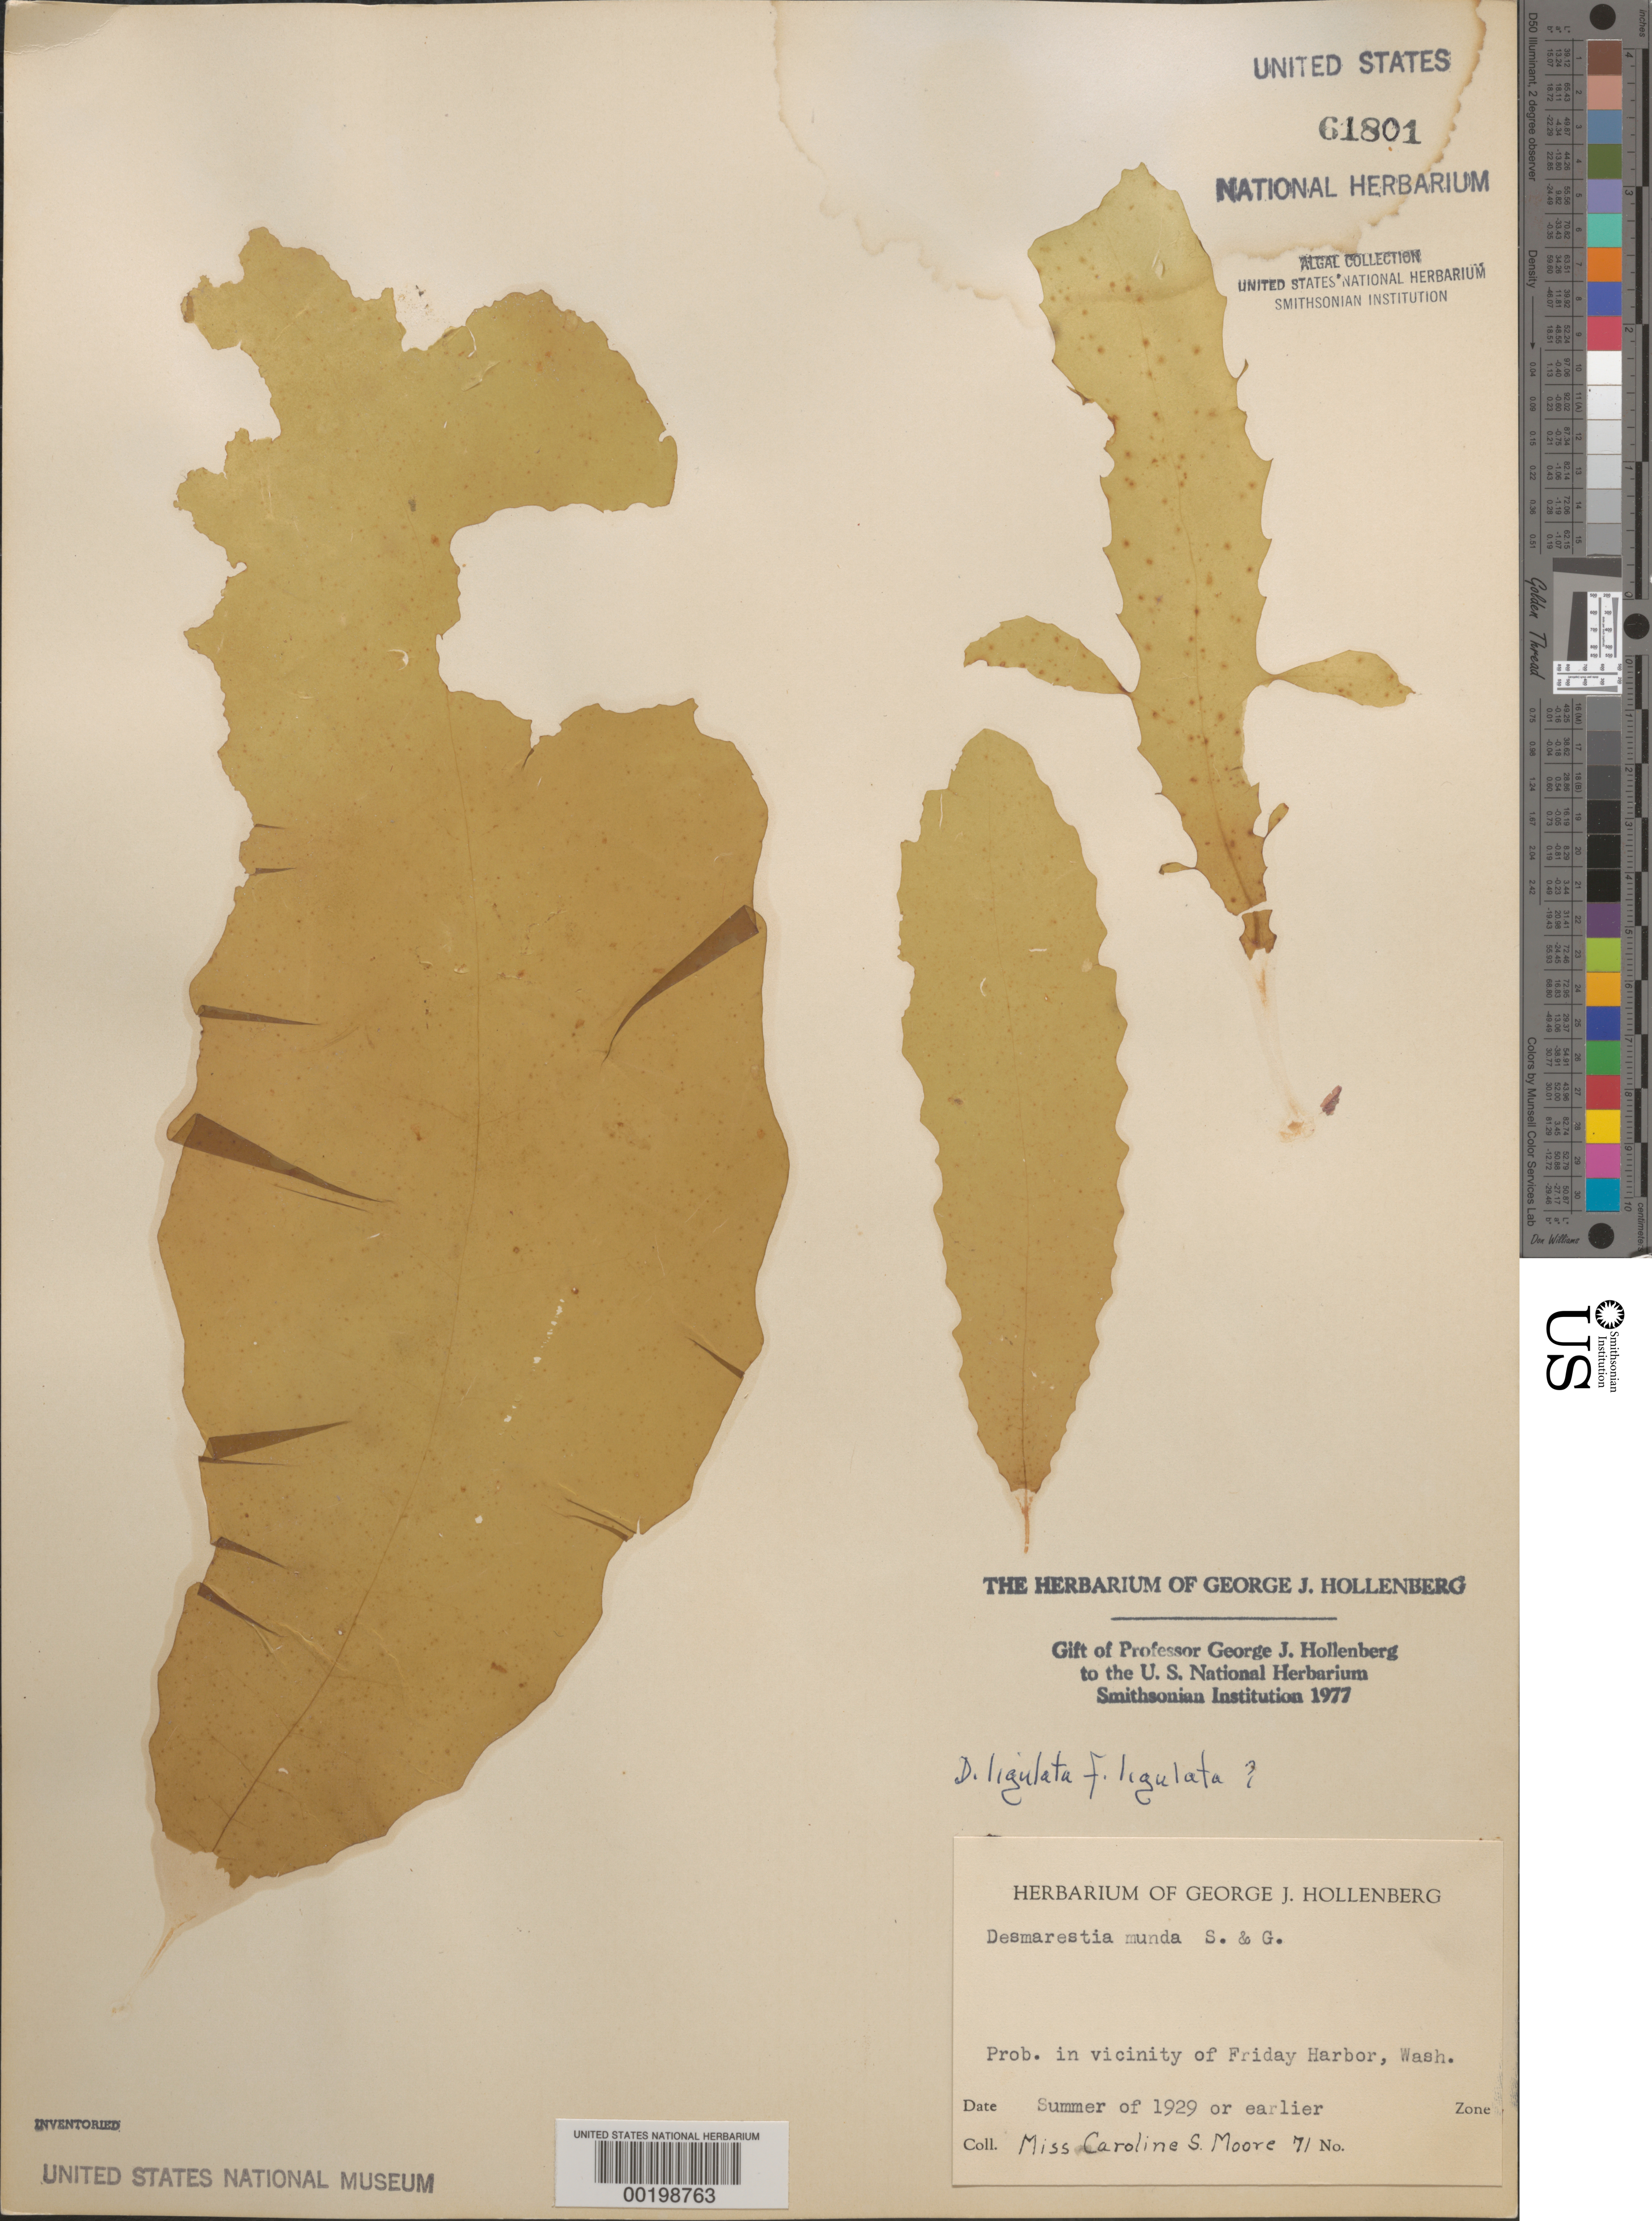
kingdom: Chromista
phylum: Ochrophyta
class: Phaeophyceae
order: Desmarestiales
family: Desmarestiaceae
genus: Desmarestia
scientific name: Desmarestia ligulata f. ligulata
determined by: Hollenberg, George J.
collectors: C. Moore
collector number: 71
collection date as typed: Sum 1929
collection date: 1929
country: United States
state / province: Washington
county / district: San Juan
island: San Juan Island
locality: Probably Friday Harbor area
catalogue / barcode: US 61801